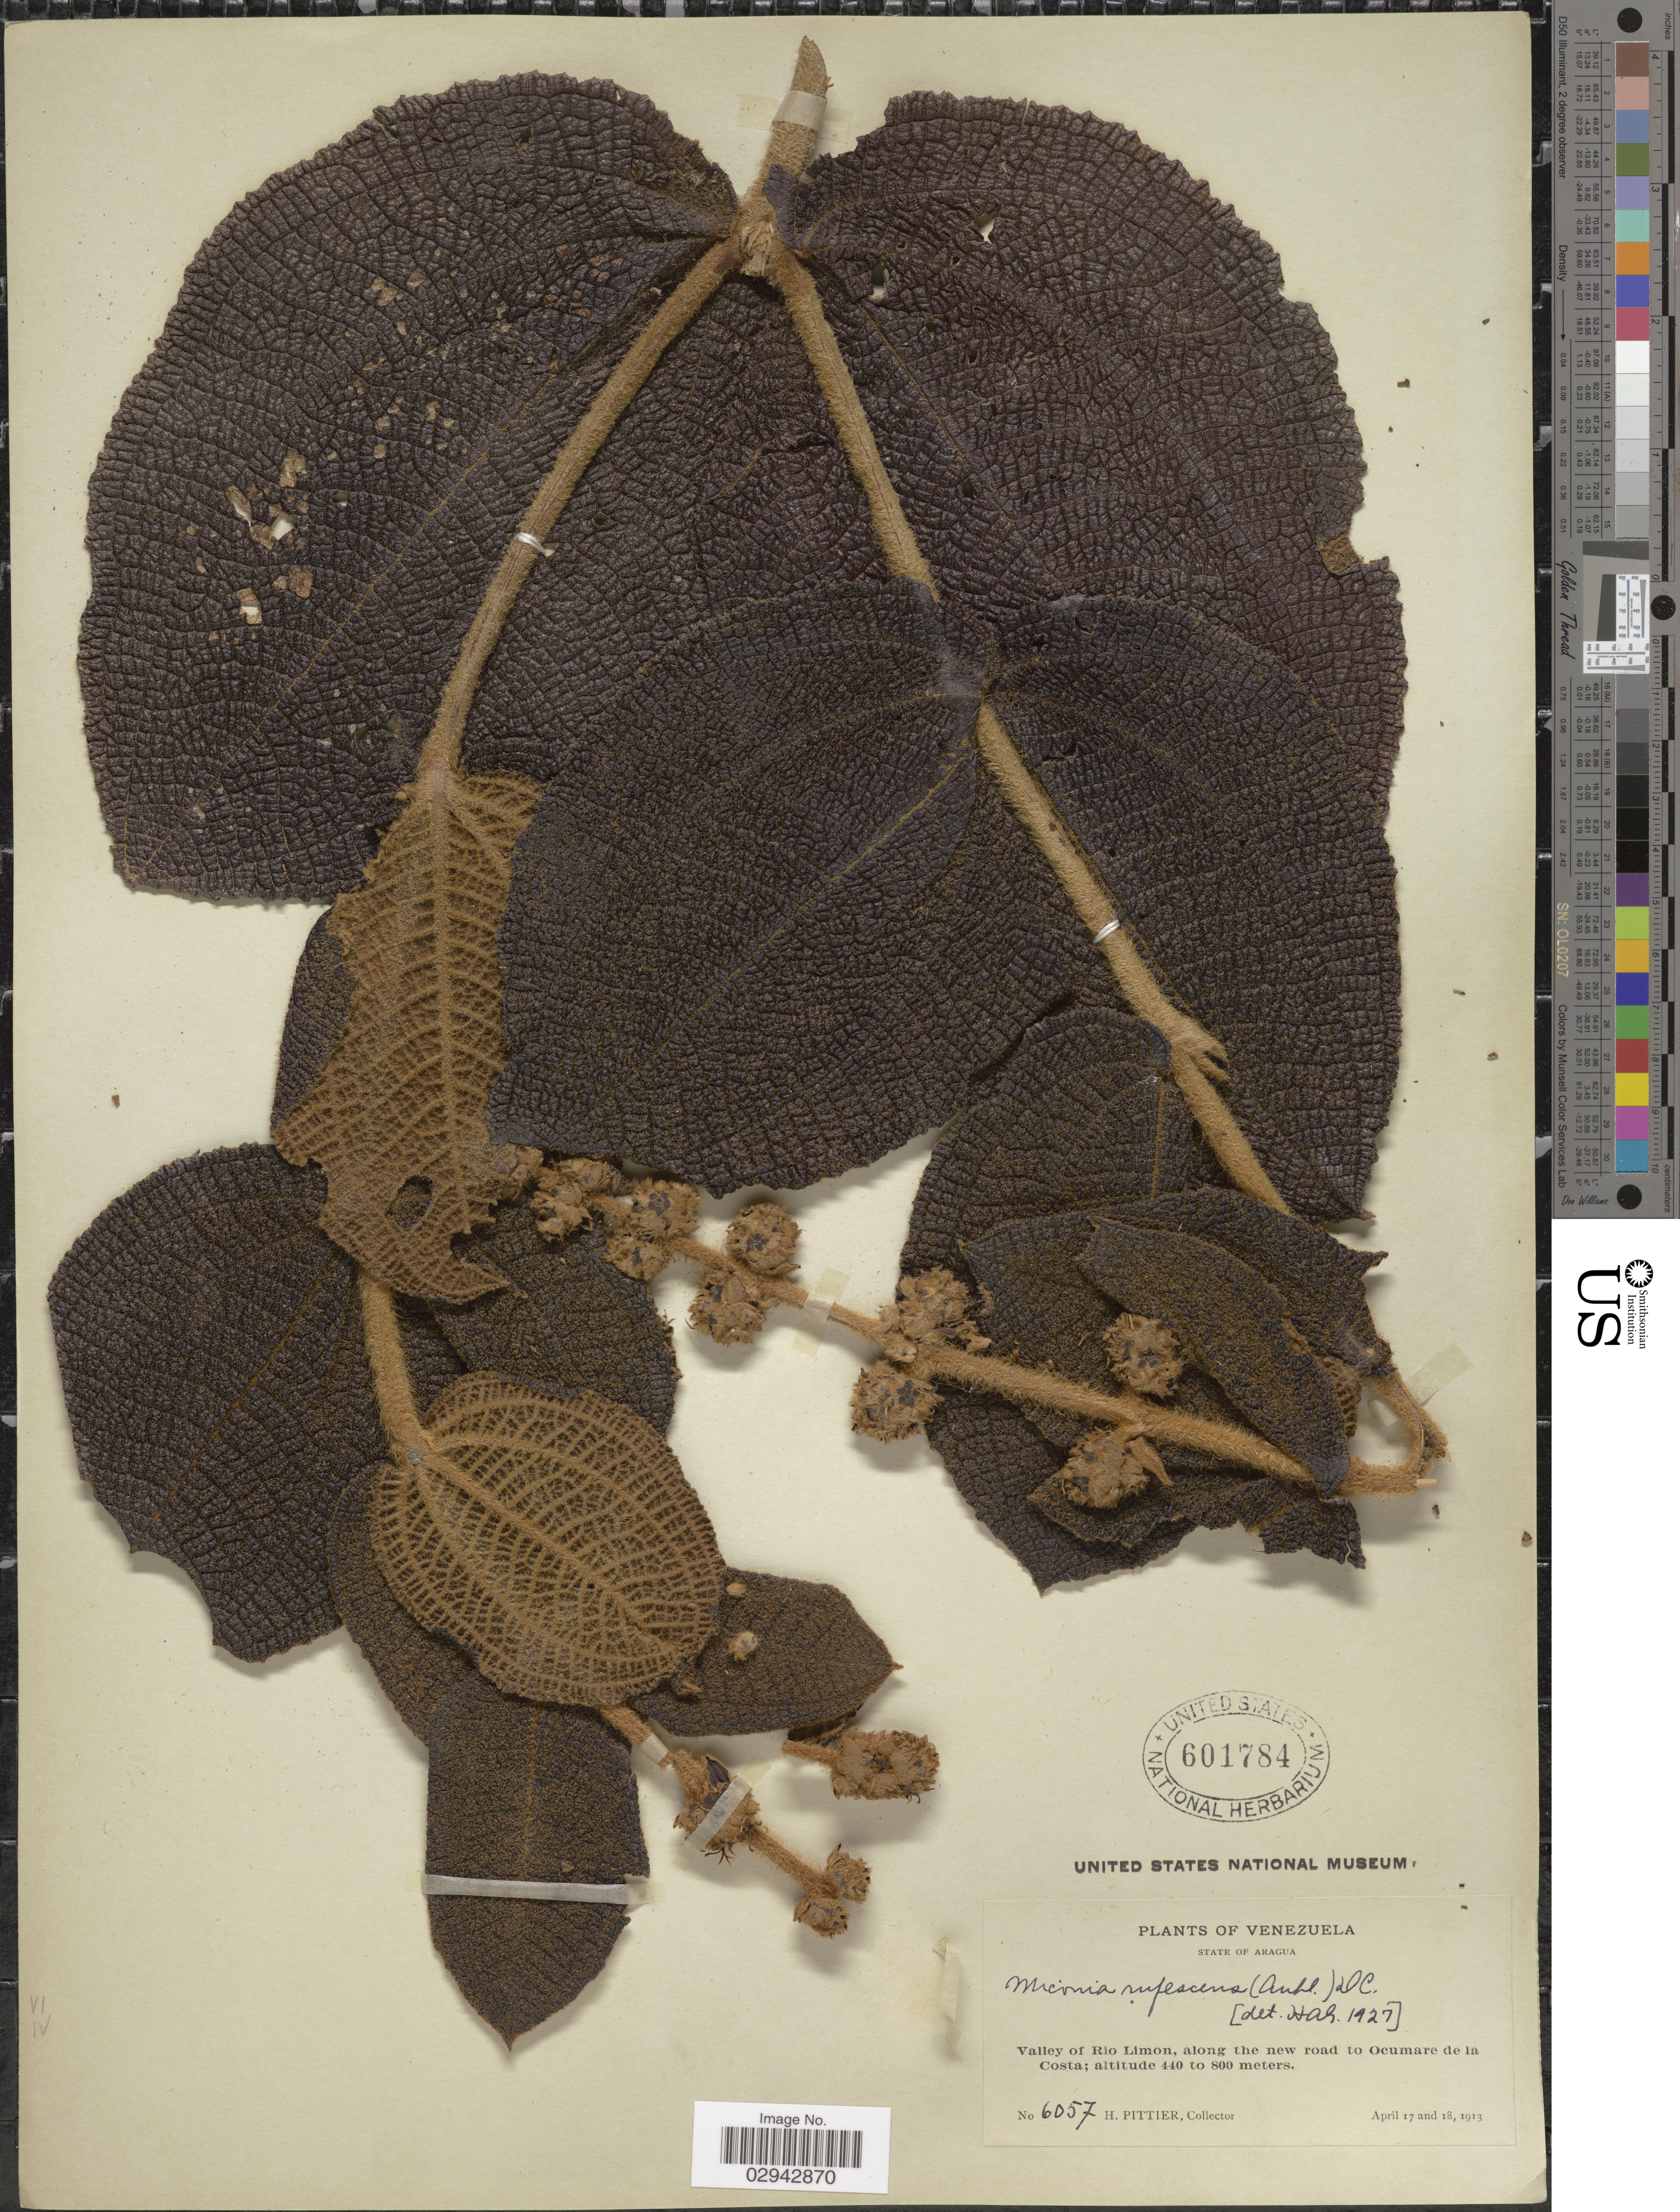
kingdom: Plantae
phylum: Tracheophyta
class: Magnoliopsida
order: Myrtales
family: Melastomataceae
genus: Miconia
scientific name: Miconia rufescens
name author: (Aubl.) DC.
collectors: H. F. Pittier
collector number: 6057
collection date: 1913-04-17/1913-04-18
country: Venezuela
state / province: Aragua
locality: Valley of Rio Limon, along the new road to Ocumare de la Costa.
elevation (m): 440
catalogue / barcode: US 601784